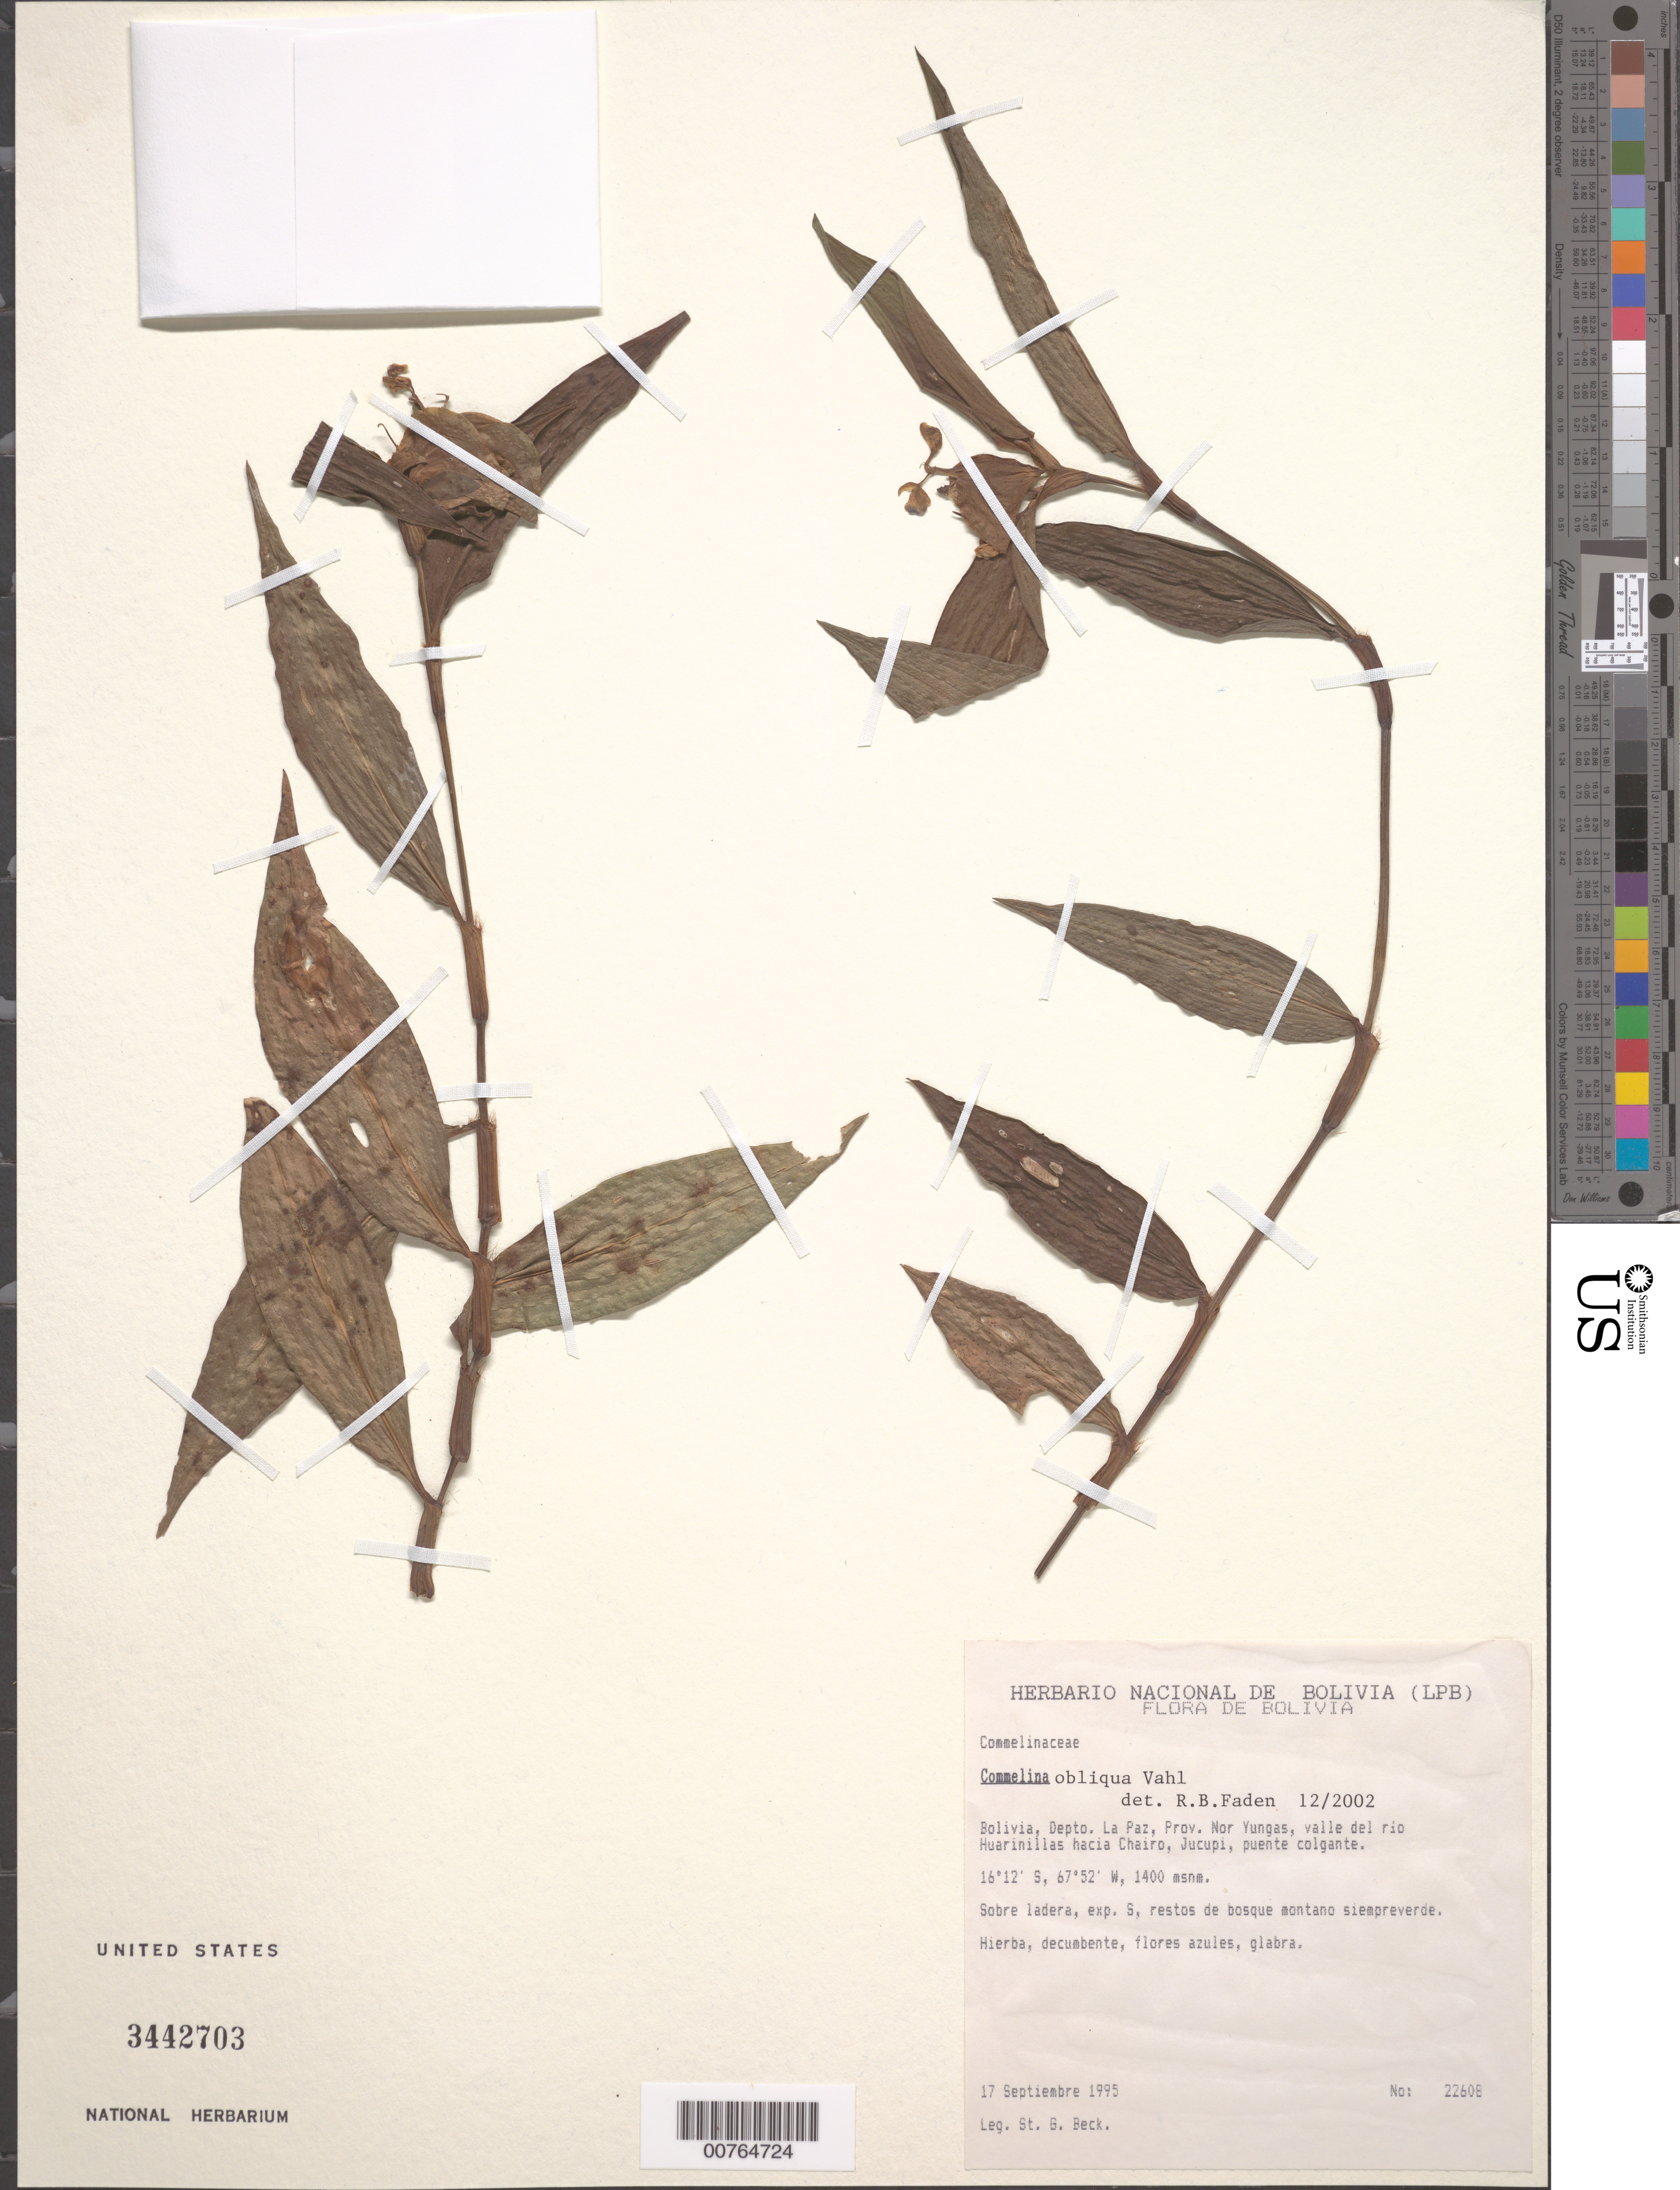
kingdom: Plantae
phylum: Tracheophyta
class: Liliopsida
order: Commelinales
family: Commelinaceae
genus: Commelina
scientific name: Commelina obliqua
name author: Vahl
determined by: Faden, Robert B., (US), Smithsonian Institution - National Museum of Natural History (UNITED STATES)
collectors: S. G. Beck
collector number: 22608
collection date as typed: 17 Sep 1995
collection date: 1995-09-17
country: Bolivia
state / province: La Paz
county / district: Nor Yungas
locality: Valle del Rio Huarinillas Hacia Chairo, Jucupi.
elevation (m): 1400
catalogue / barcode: US 3442703